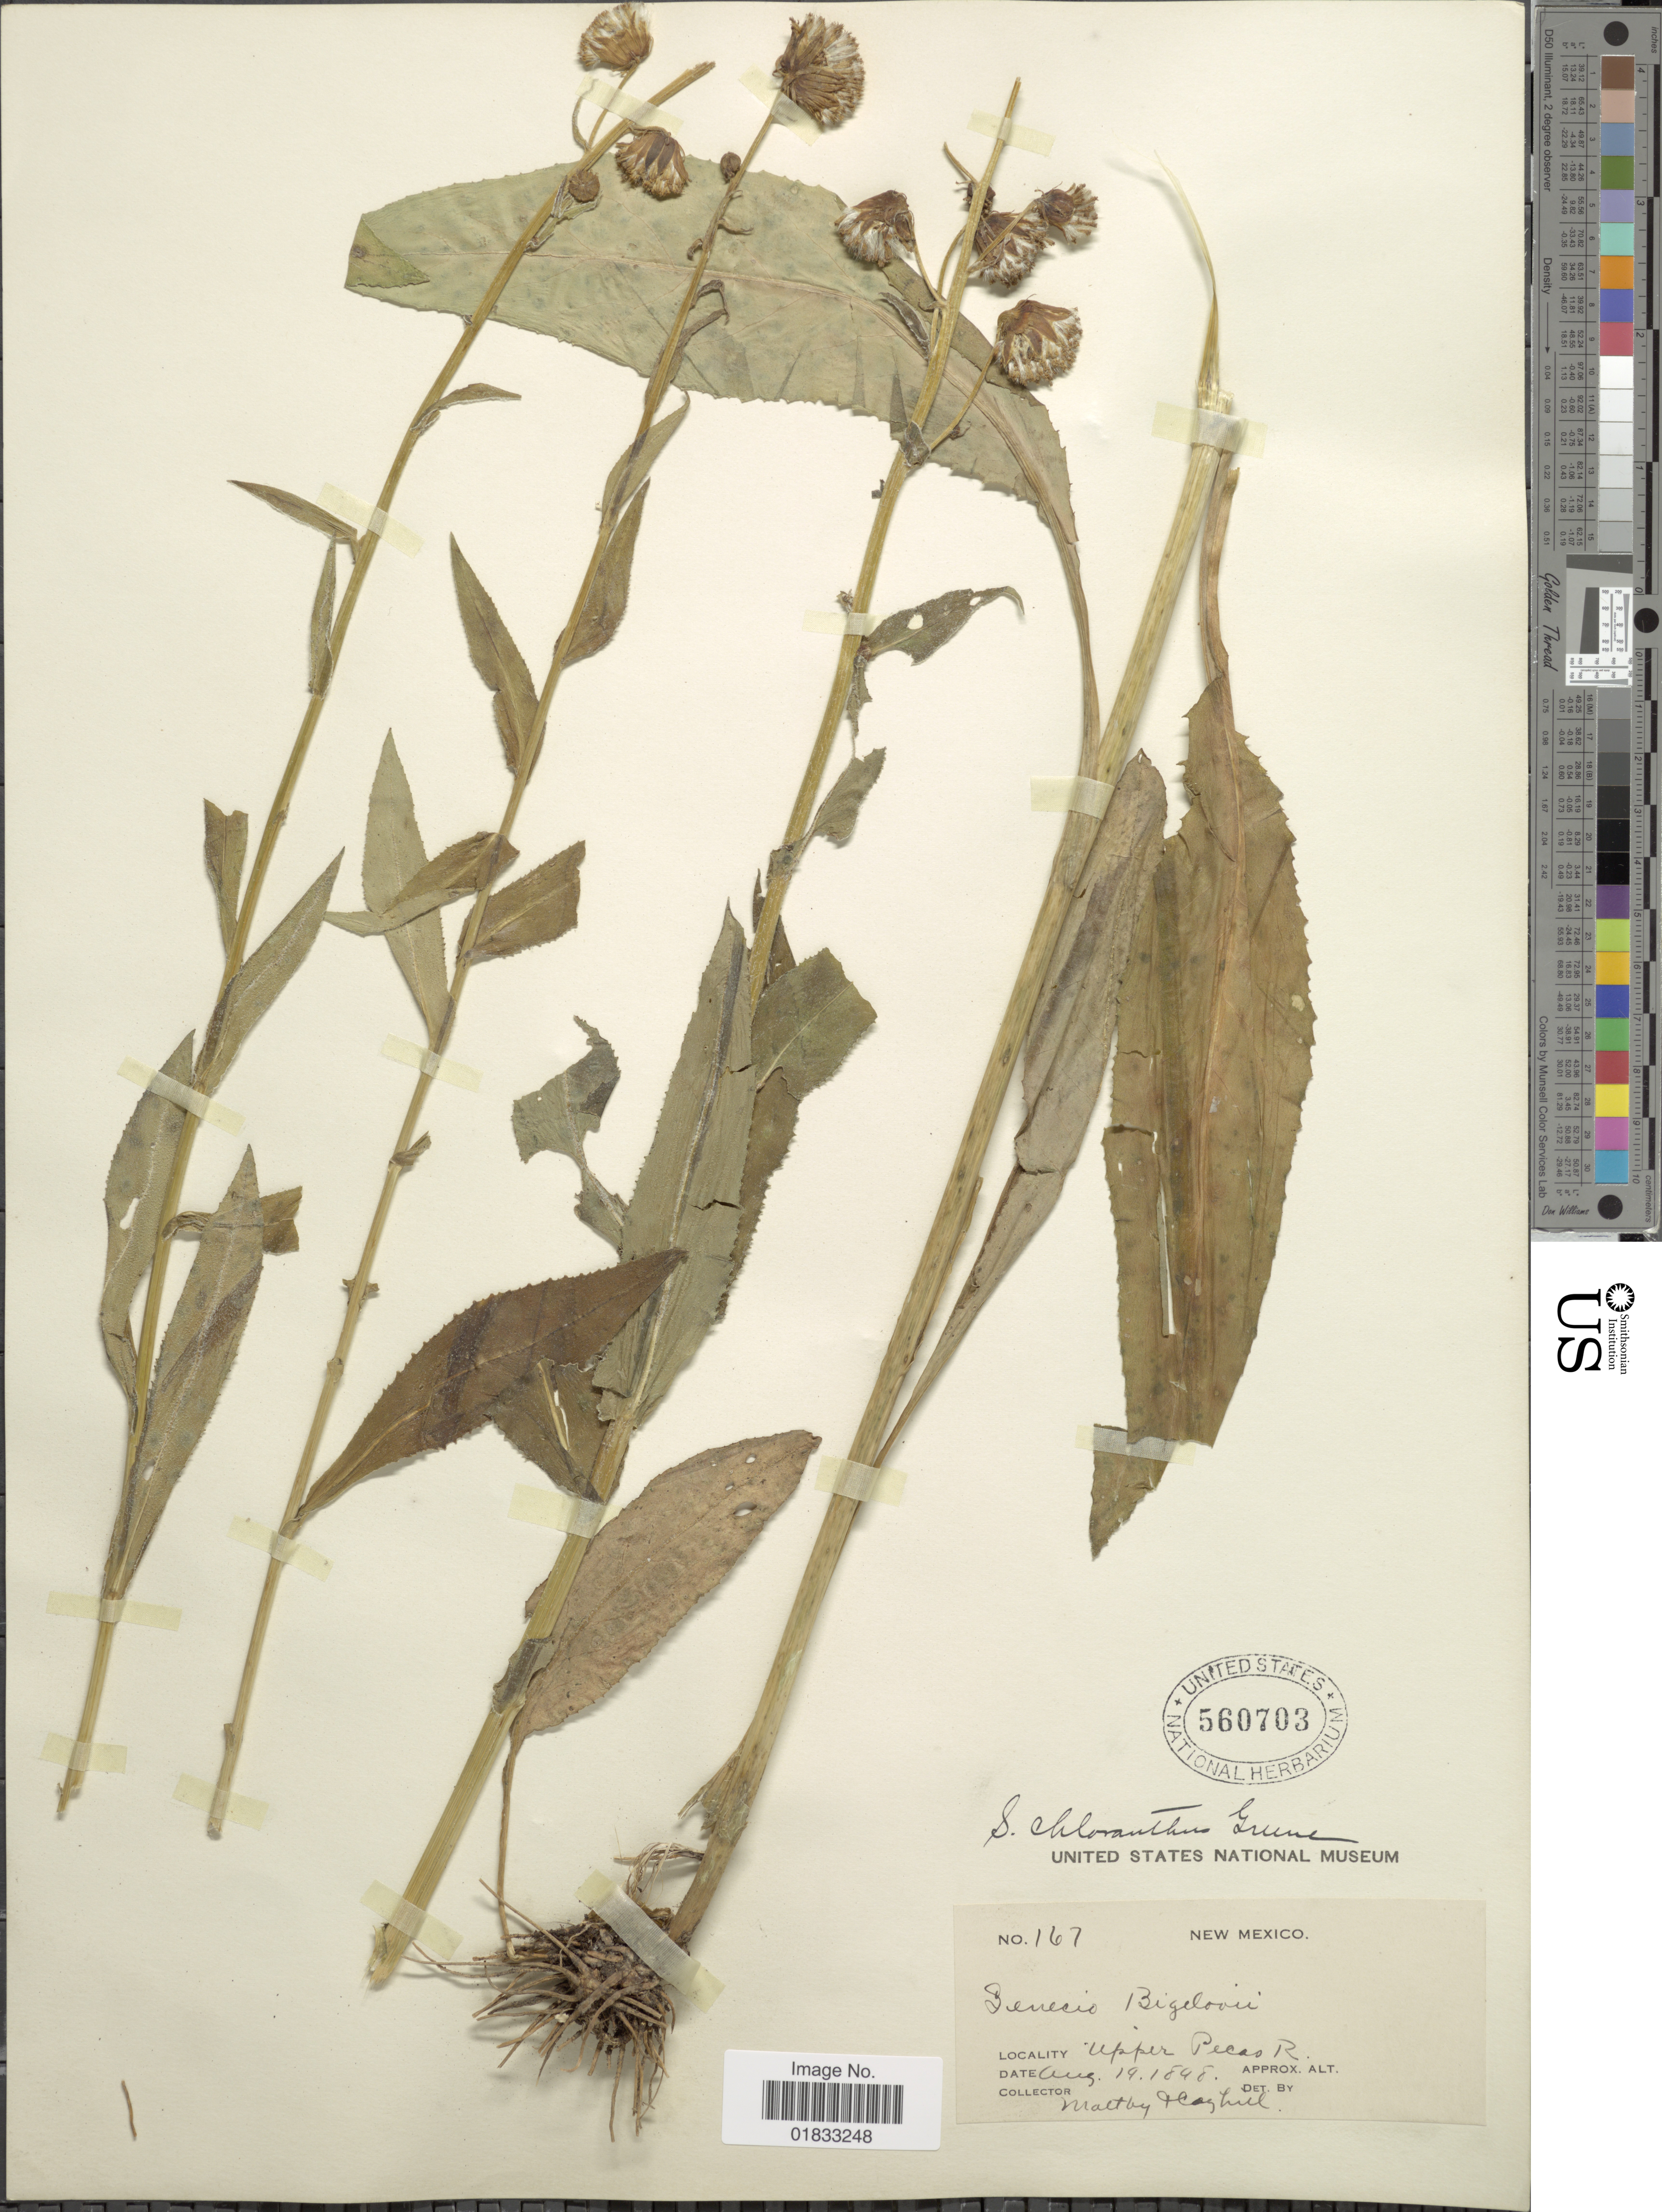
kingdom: Plantae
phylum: Tracheophyta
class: Magnoliopsida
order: Asterales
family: Asteraceae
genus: Senecio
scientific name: Senecio chloranthus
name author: Greene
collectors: M. Mcayhill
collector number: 167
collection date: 1898-08-19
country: United States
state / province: New Mexico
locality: Upper Pecas R.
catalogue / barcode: US 560703